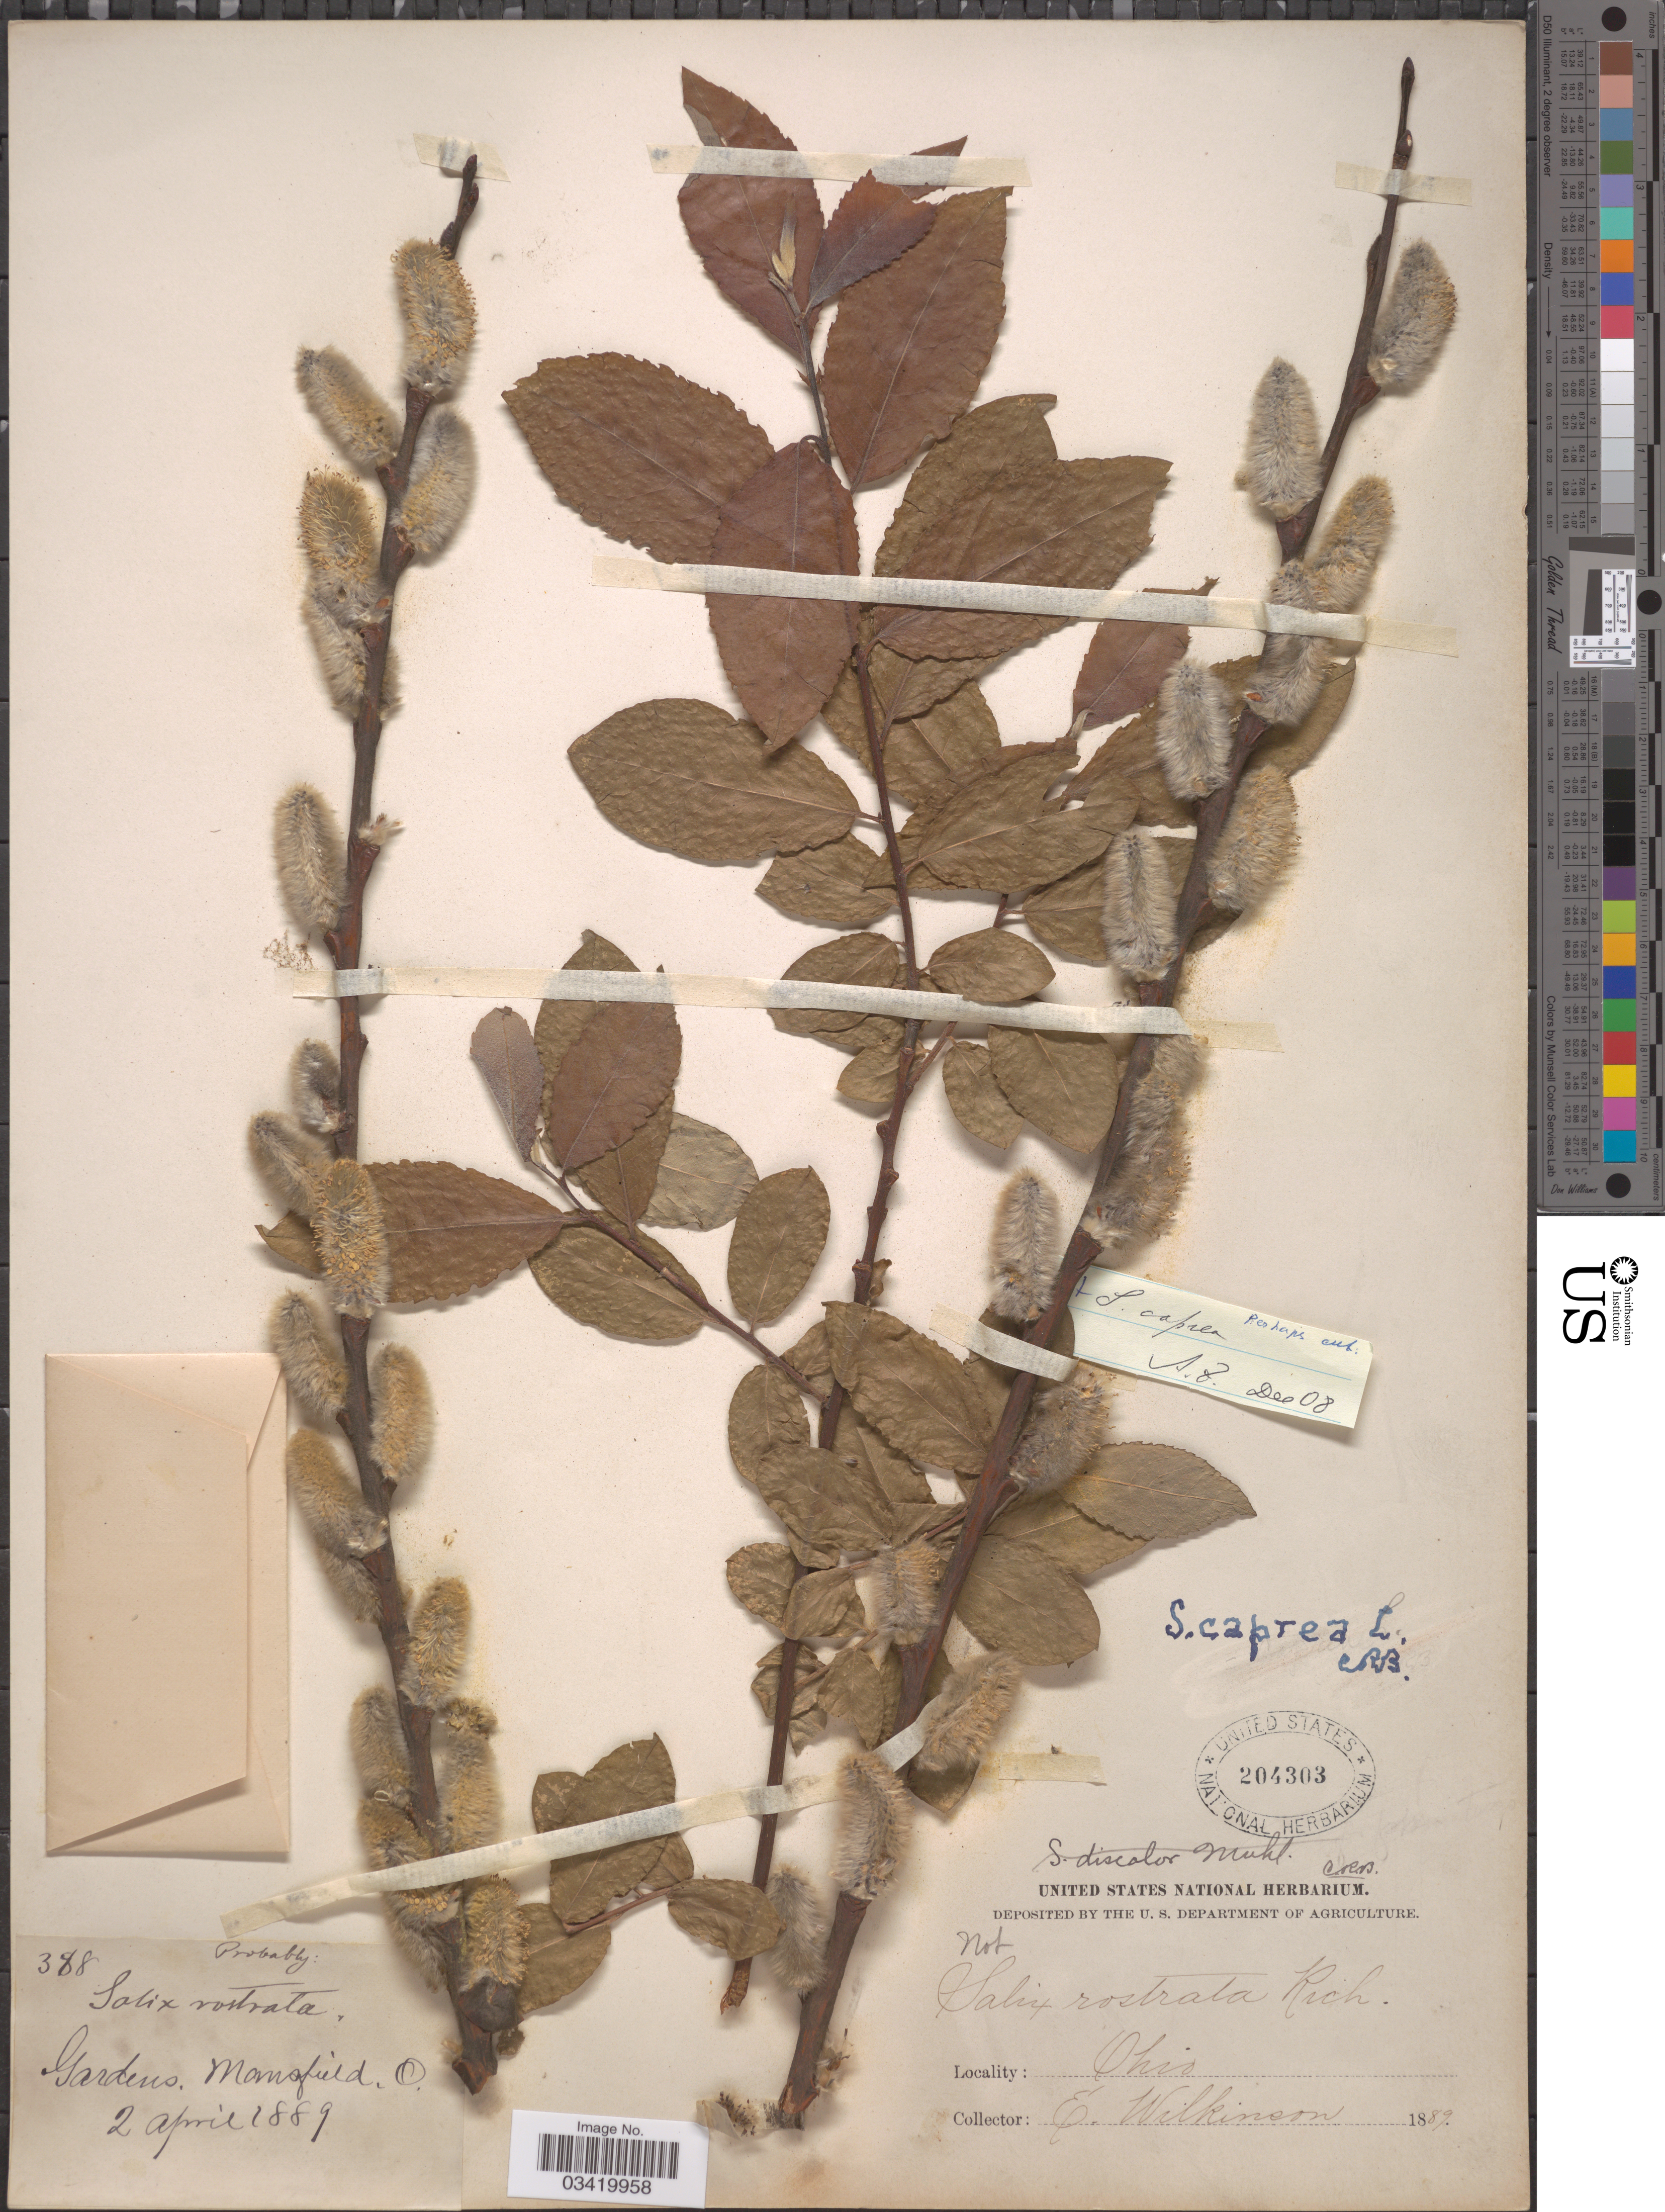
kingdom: Plantae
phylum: Tracheophyta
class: Magnoliopsida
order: Malpighiales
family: Salicaceae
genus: Salix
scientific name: Salix caprea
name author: L.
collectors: E. Wilkinson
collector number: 388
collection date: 1889-04-02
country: United States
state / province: Ohio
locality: Gardens, Mansfield, O.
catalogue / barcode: US 204303